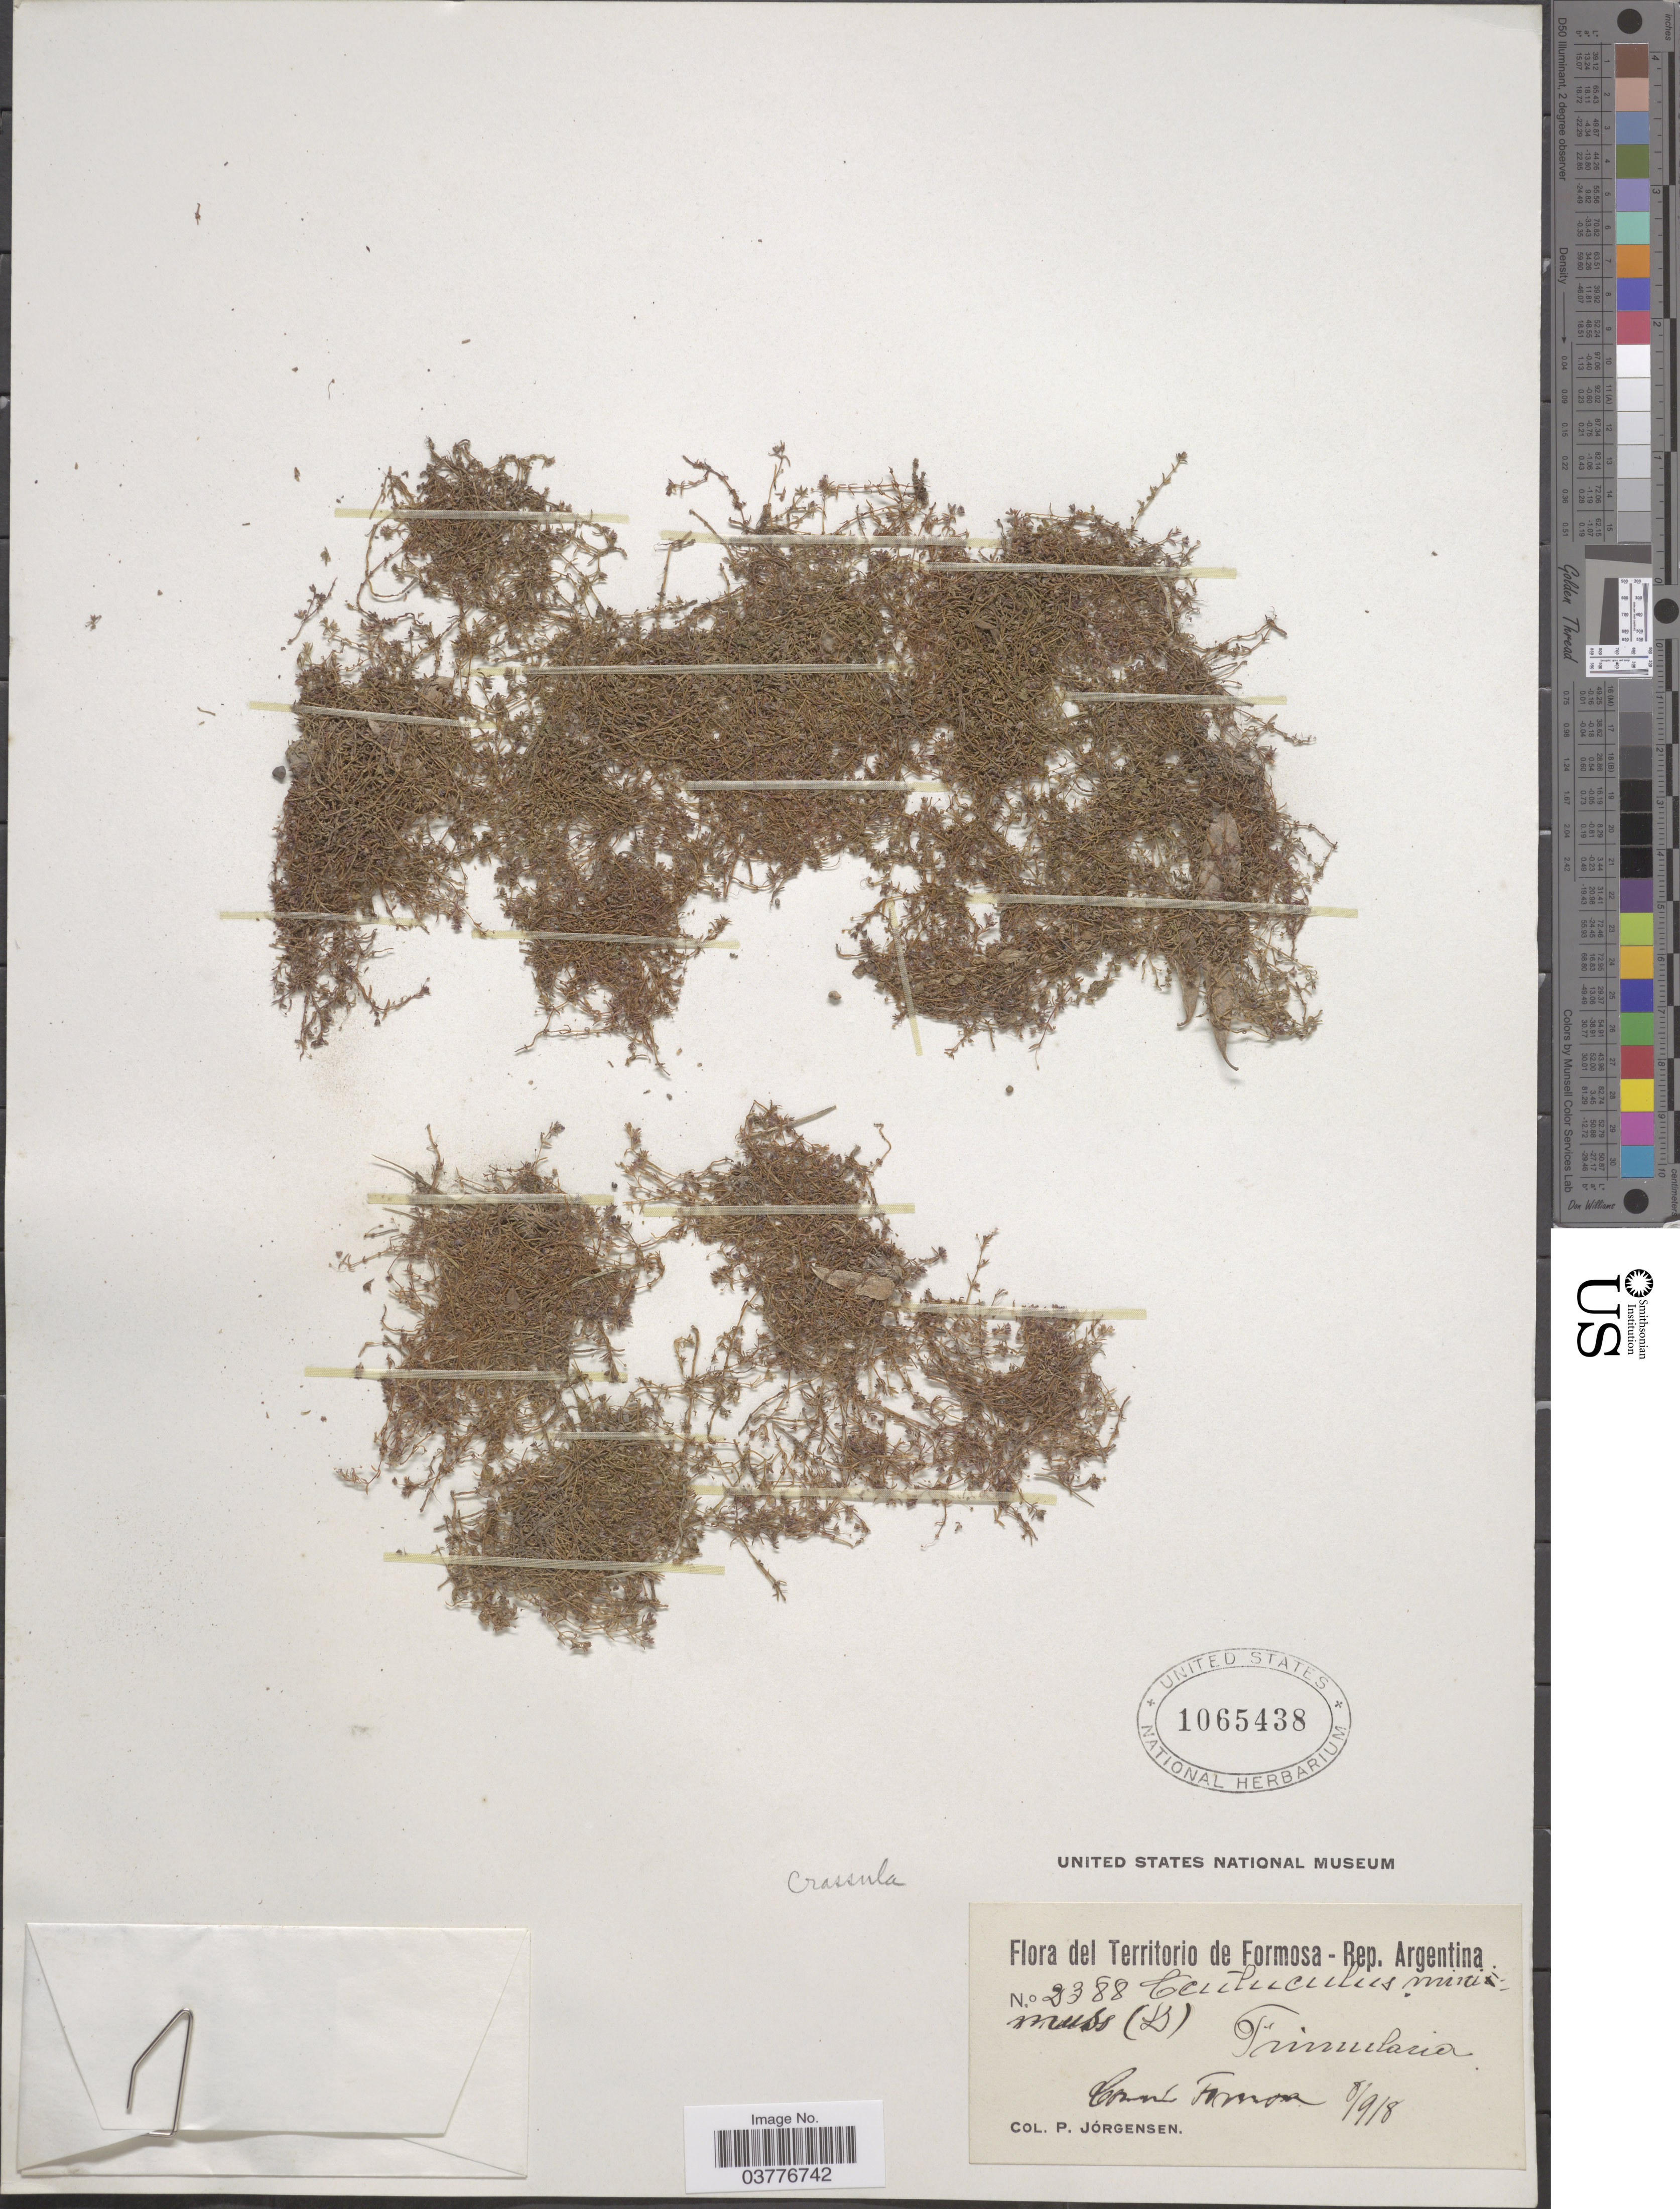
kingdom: Plantae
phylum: Tracheophyta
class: Magnoliopsida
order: Saxifragales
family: Crassulaceae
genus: Crassula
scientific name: Crassula sp.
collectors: P. Jörgensen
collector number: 2388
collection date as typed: Transcribed d/m/y: 8/9/8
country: Argentina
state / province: Formosa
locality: Grant Formosa.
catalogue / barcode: US 1065438